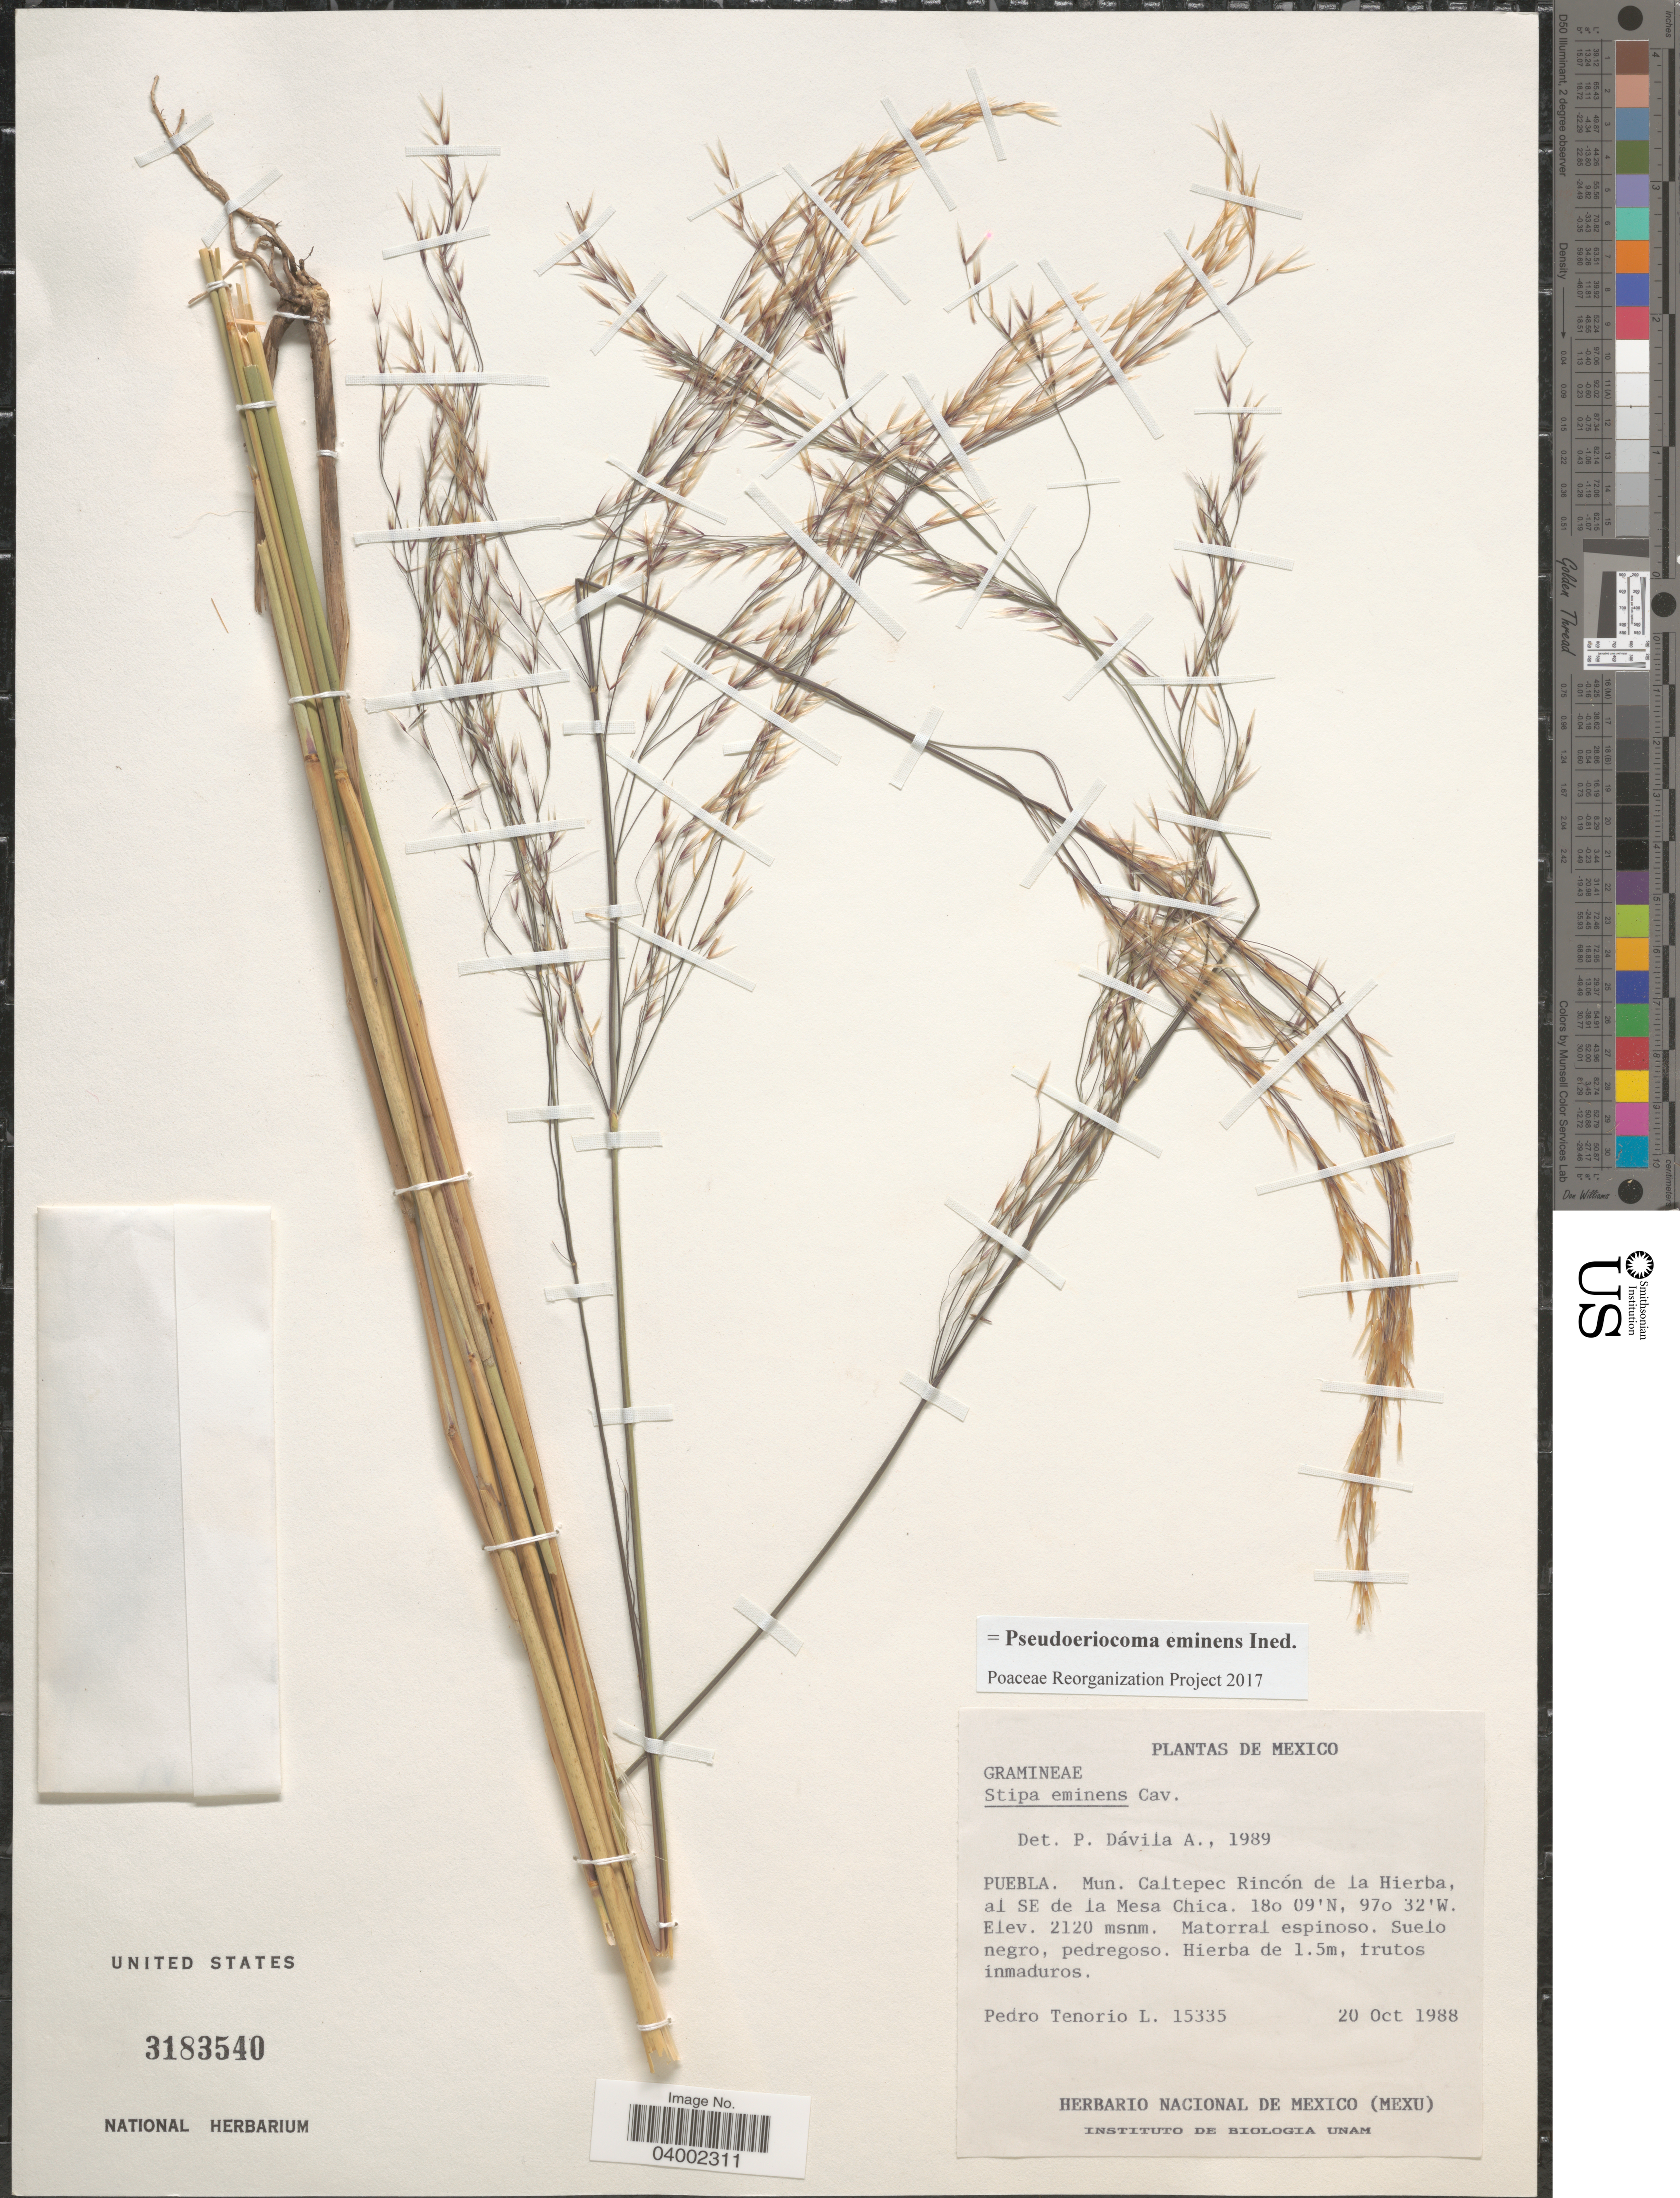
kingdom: Plantae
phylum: Tracheophyta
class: Liliopsida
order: Poales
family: Poaceae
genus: Pseudoeriocoma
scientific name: Pseudoeriocoma eminens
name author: (Cav.) Romasch.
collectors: P. Tenorio L.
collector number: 15335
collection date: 1988-10-20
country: Mexico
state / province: Puebla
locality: Mun. Caltepec Rincón de la Hierba, al SE de la Mesa Chica.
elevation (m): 2120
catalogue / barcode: US 3183540